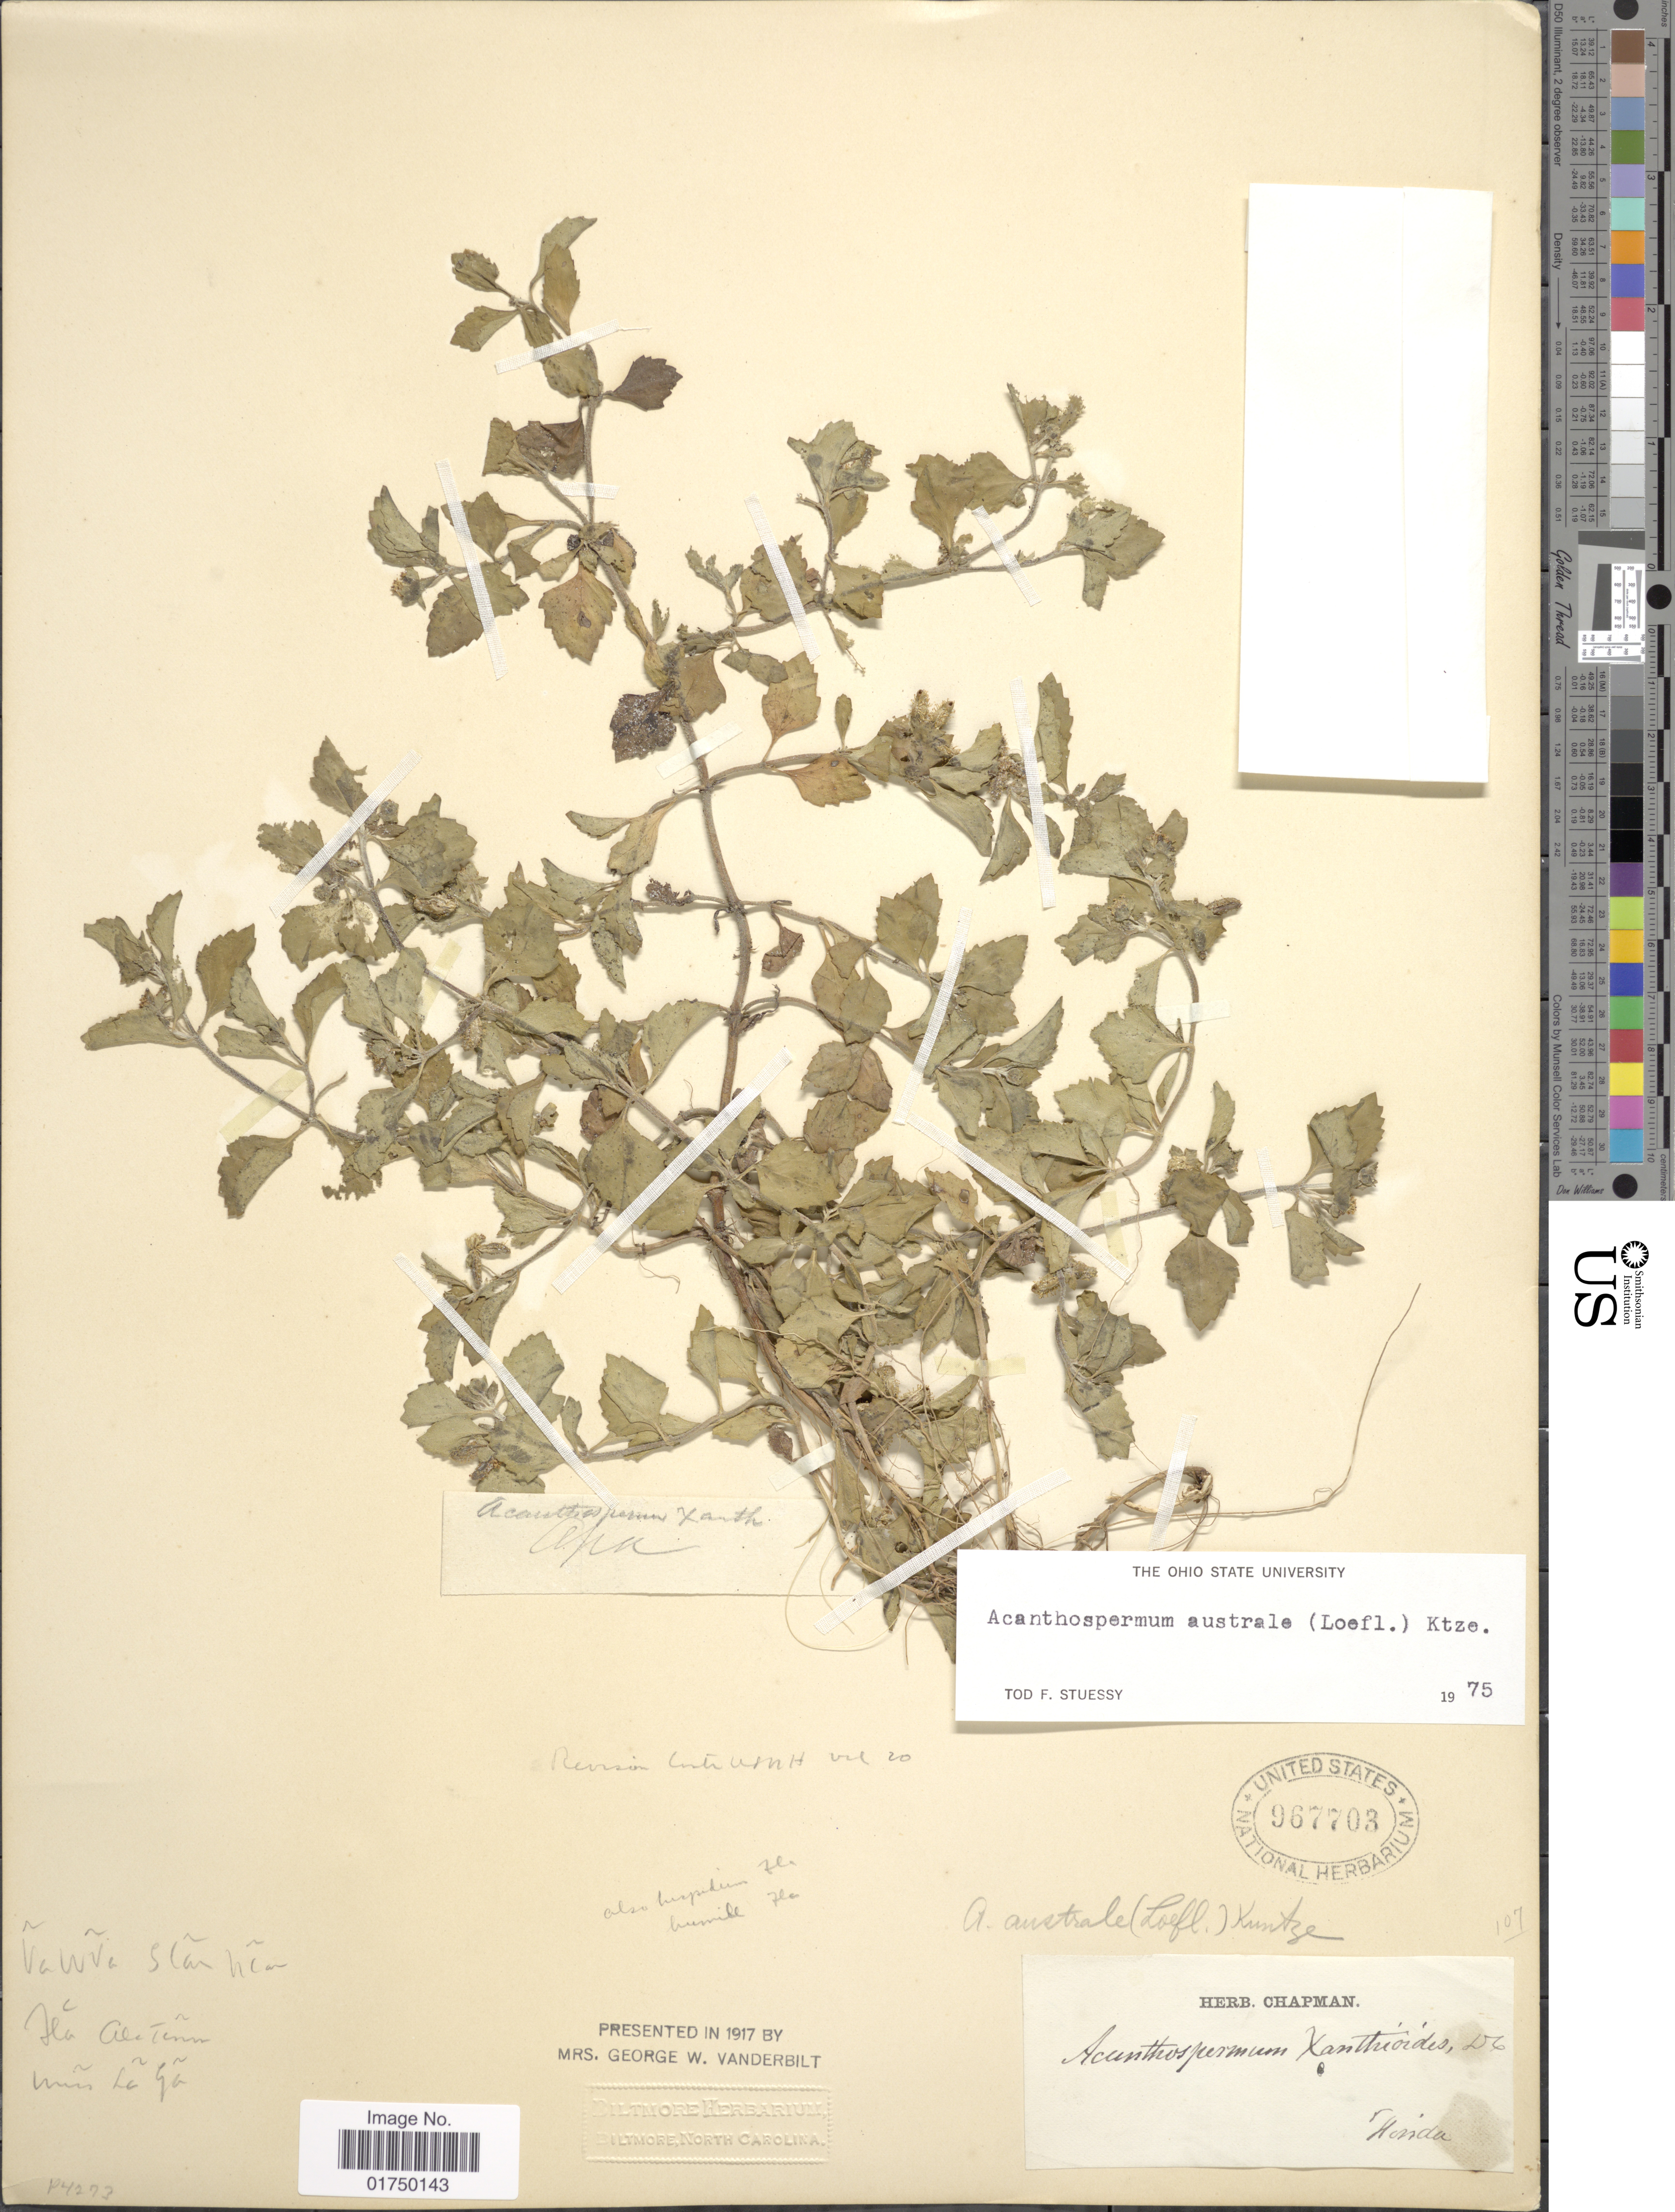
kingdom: Plantae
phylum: Tracheophyta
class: Magnoliopsida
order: Asterales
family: Asteraceae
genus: Acanthospermum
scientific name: Acanthospermum australe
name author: (Loefl.) Kuntze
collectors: ex herb. Chapman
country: United States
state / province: Florida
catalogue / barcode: US 967703